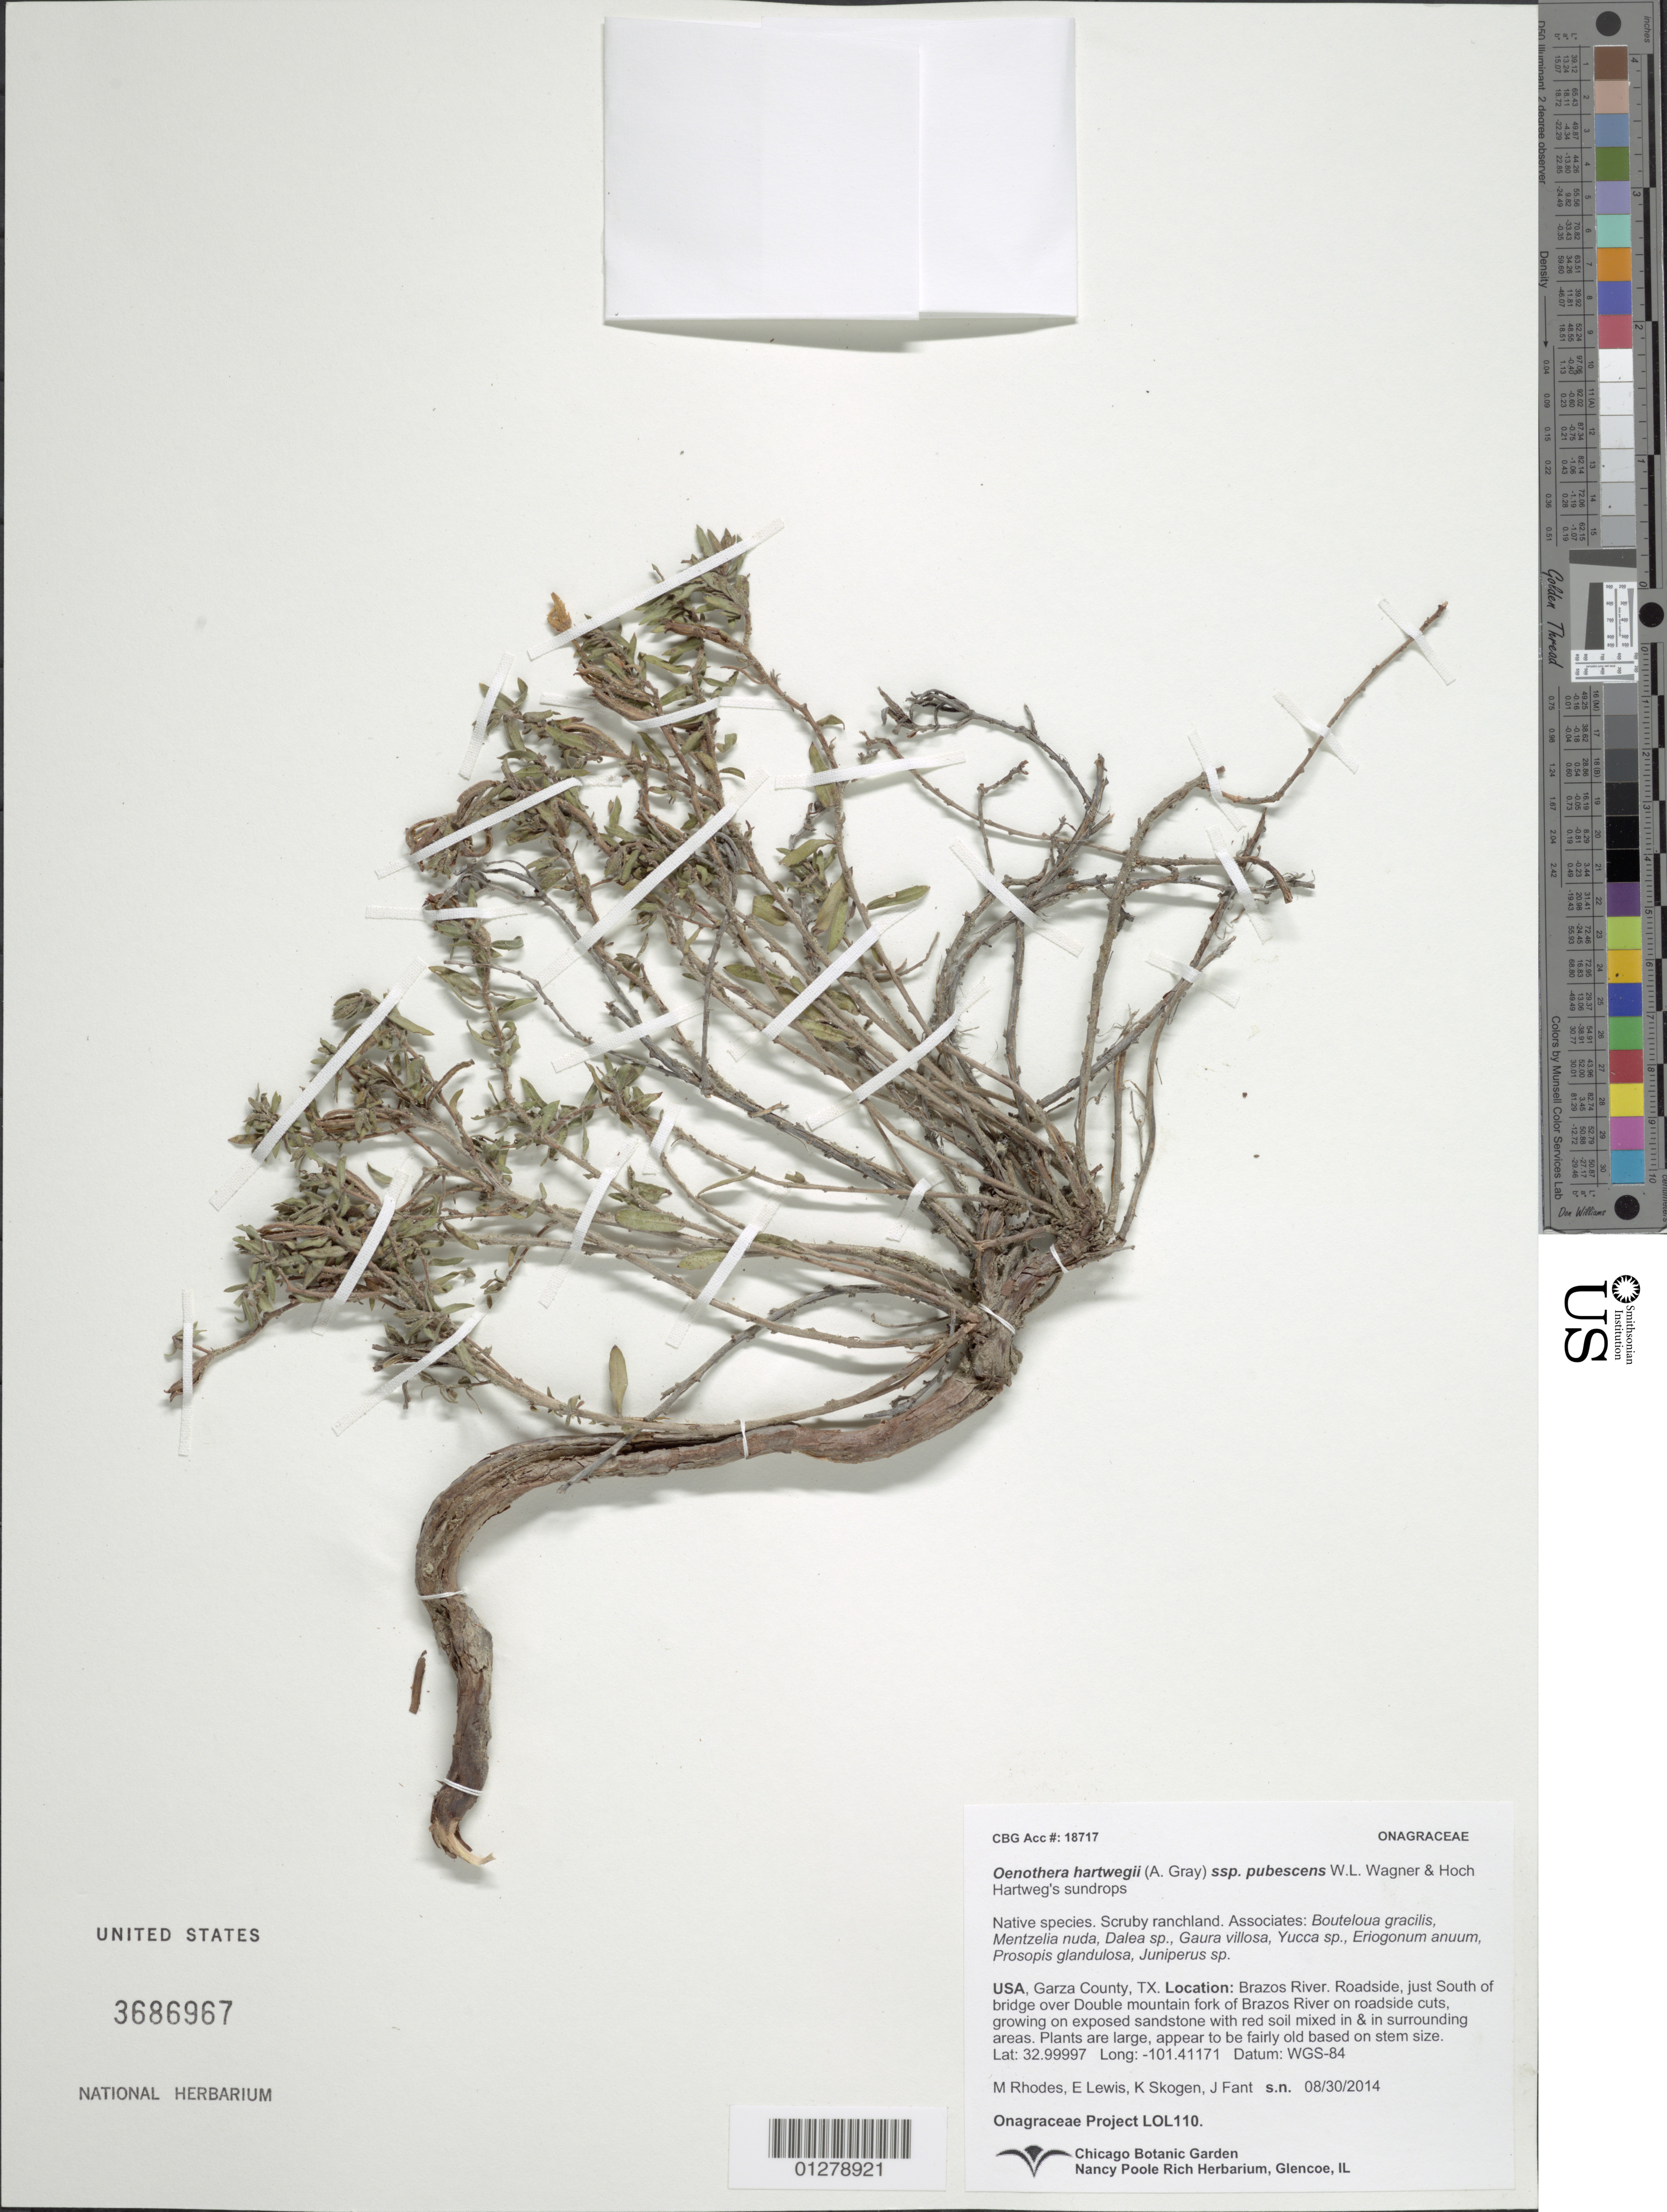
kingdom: Plantae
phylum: Tracheophyta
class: Magnoliopsida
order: Myrtales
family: Onagraceae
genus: Oenothera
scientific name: Oenothera hartwegii subsp. pubescens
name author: (A. Gray) W.L. Wagner & Hoch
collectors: Onagraceae Project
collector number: LOL 110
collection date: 2014-08-30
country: United States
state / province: Texas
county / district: Garza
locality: roadside, just South of bridge over Double mountain fork of Brazos River on roadside cuts.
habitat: scruby ranchland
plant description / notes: CHIC, US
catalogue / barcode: US 3686967